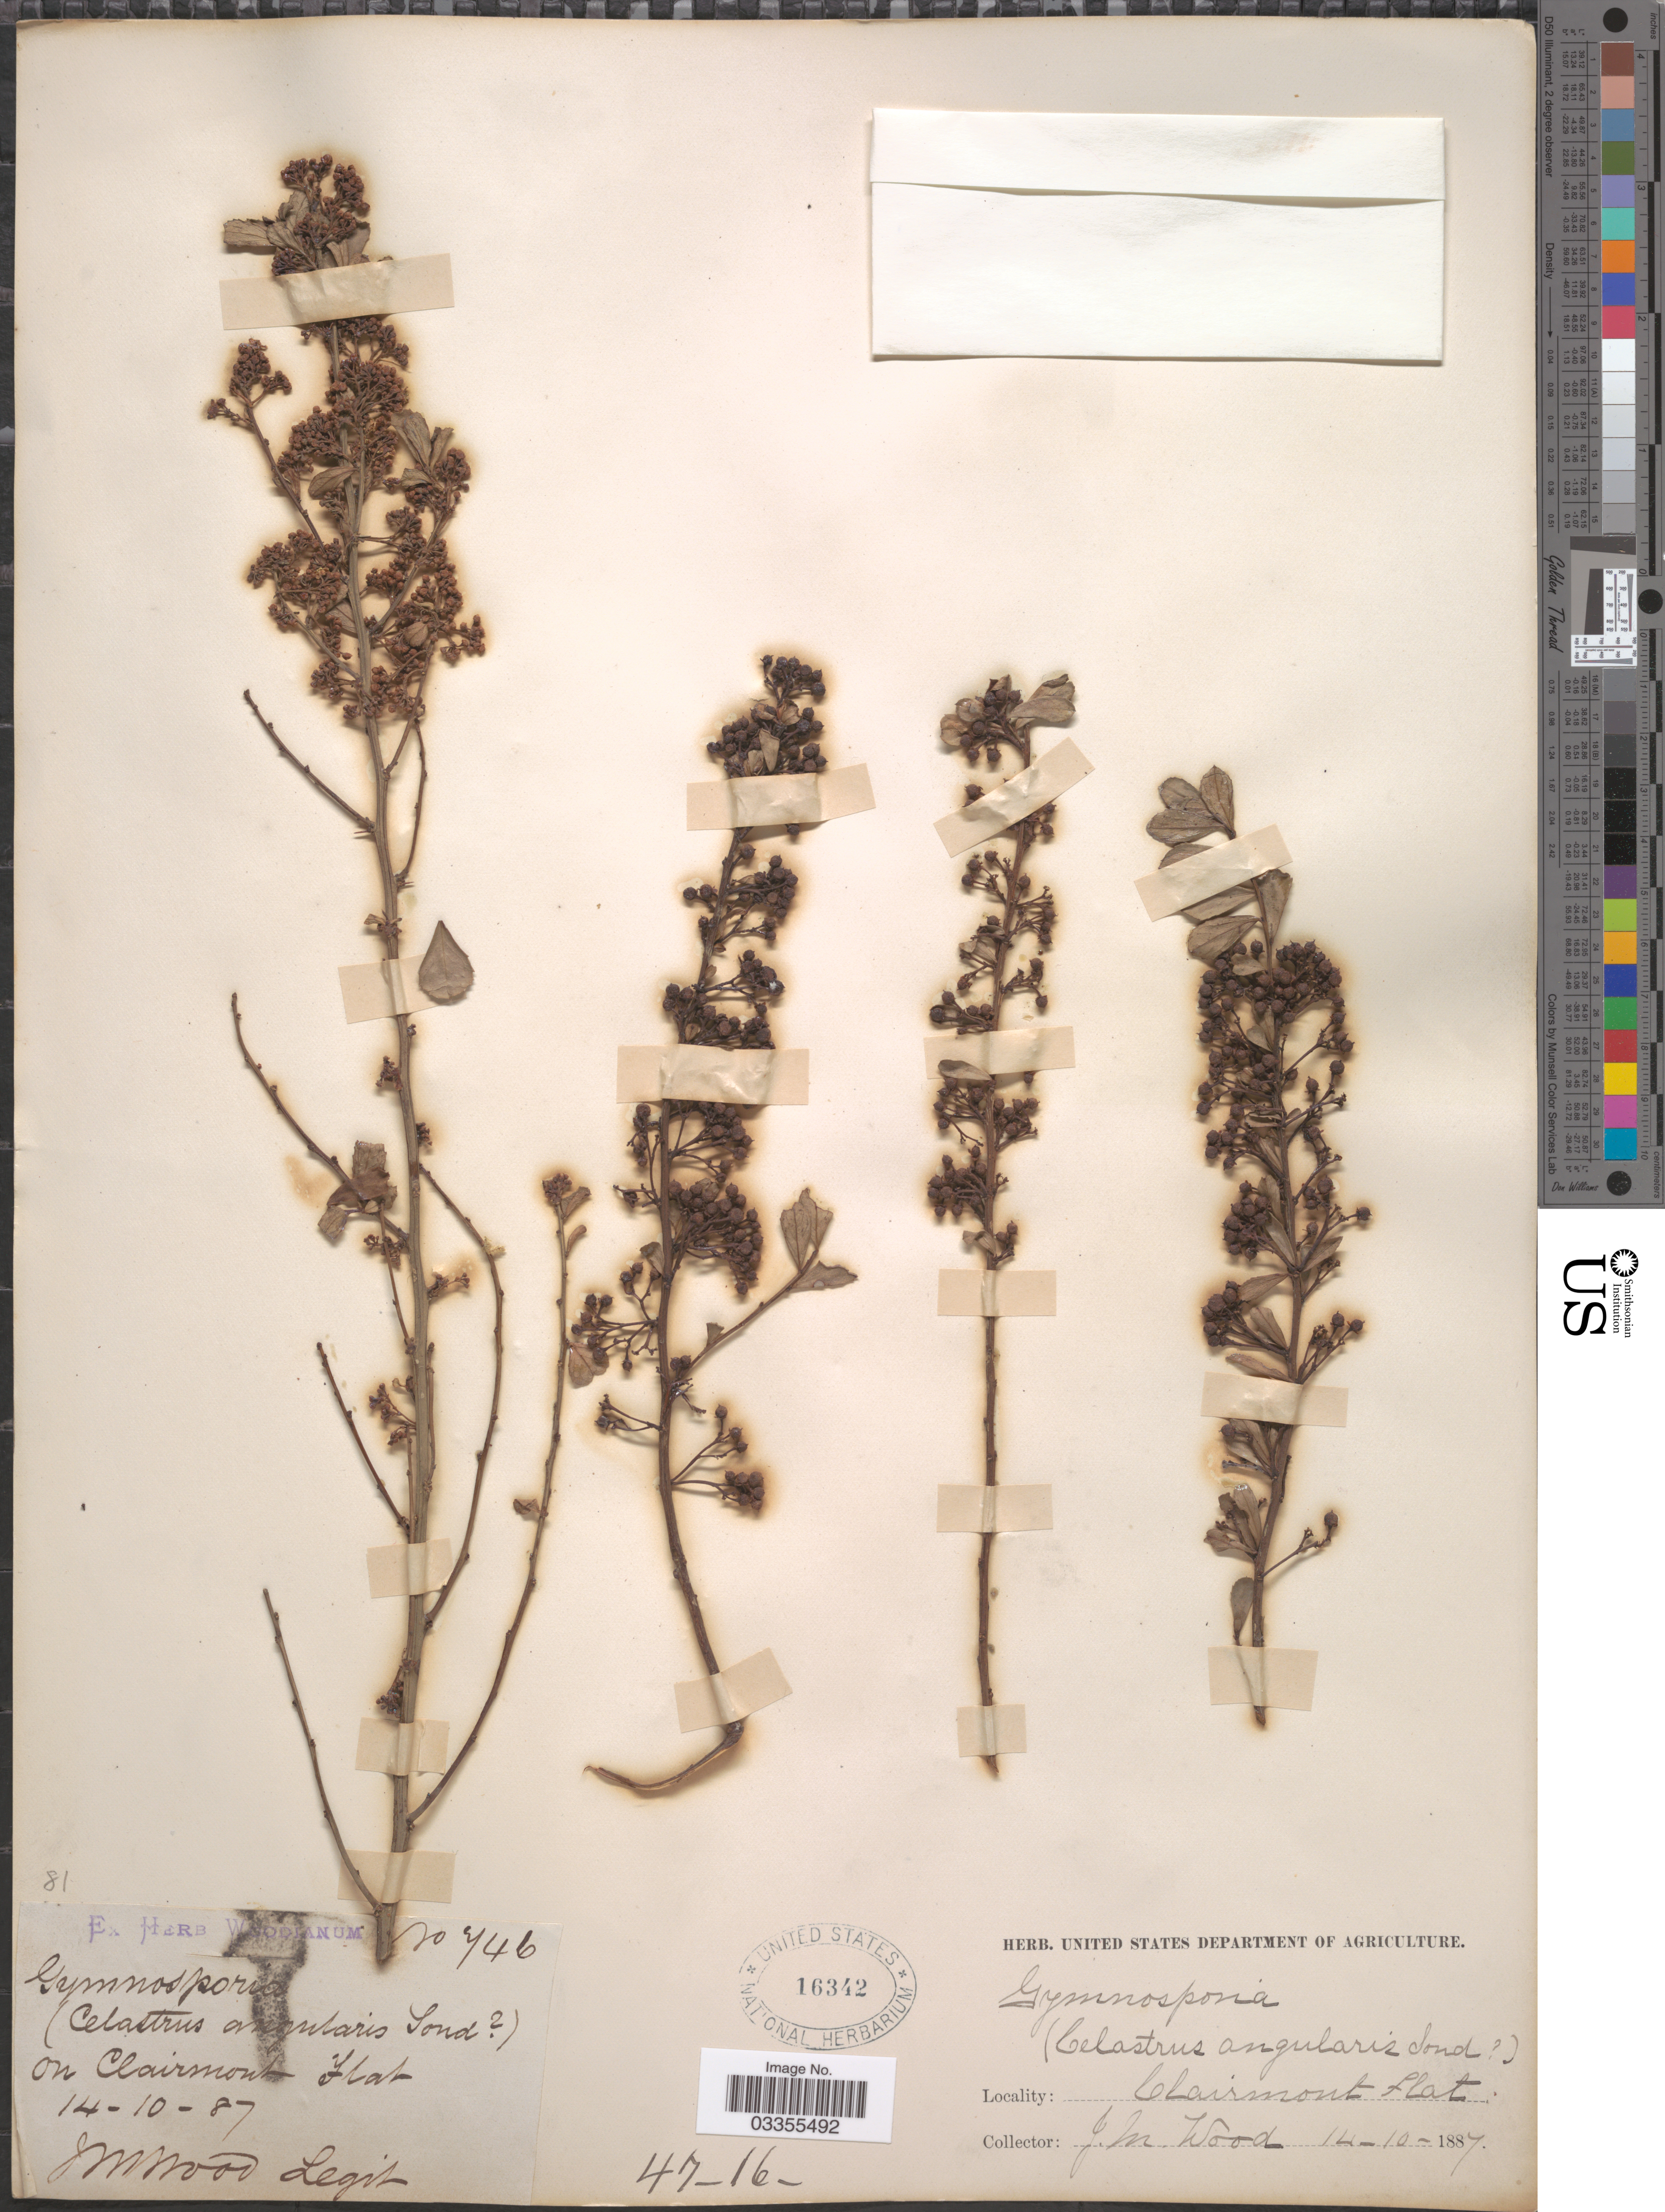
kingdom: Plantae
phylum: Tracheophyta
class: Magnoliopsida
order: Celastrales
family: Celastraceae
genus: Gymnosporia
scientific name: Gymnosporia angularis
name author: (Sond.) Sim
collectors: J. M. Wood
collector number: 746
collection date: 1887-10-14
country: South Africa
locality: Clairmont Flat.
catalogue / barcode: US 16342